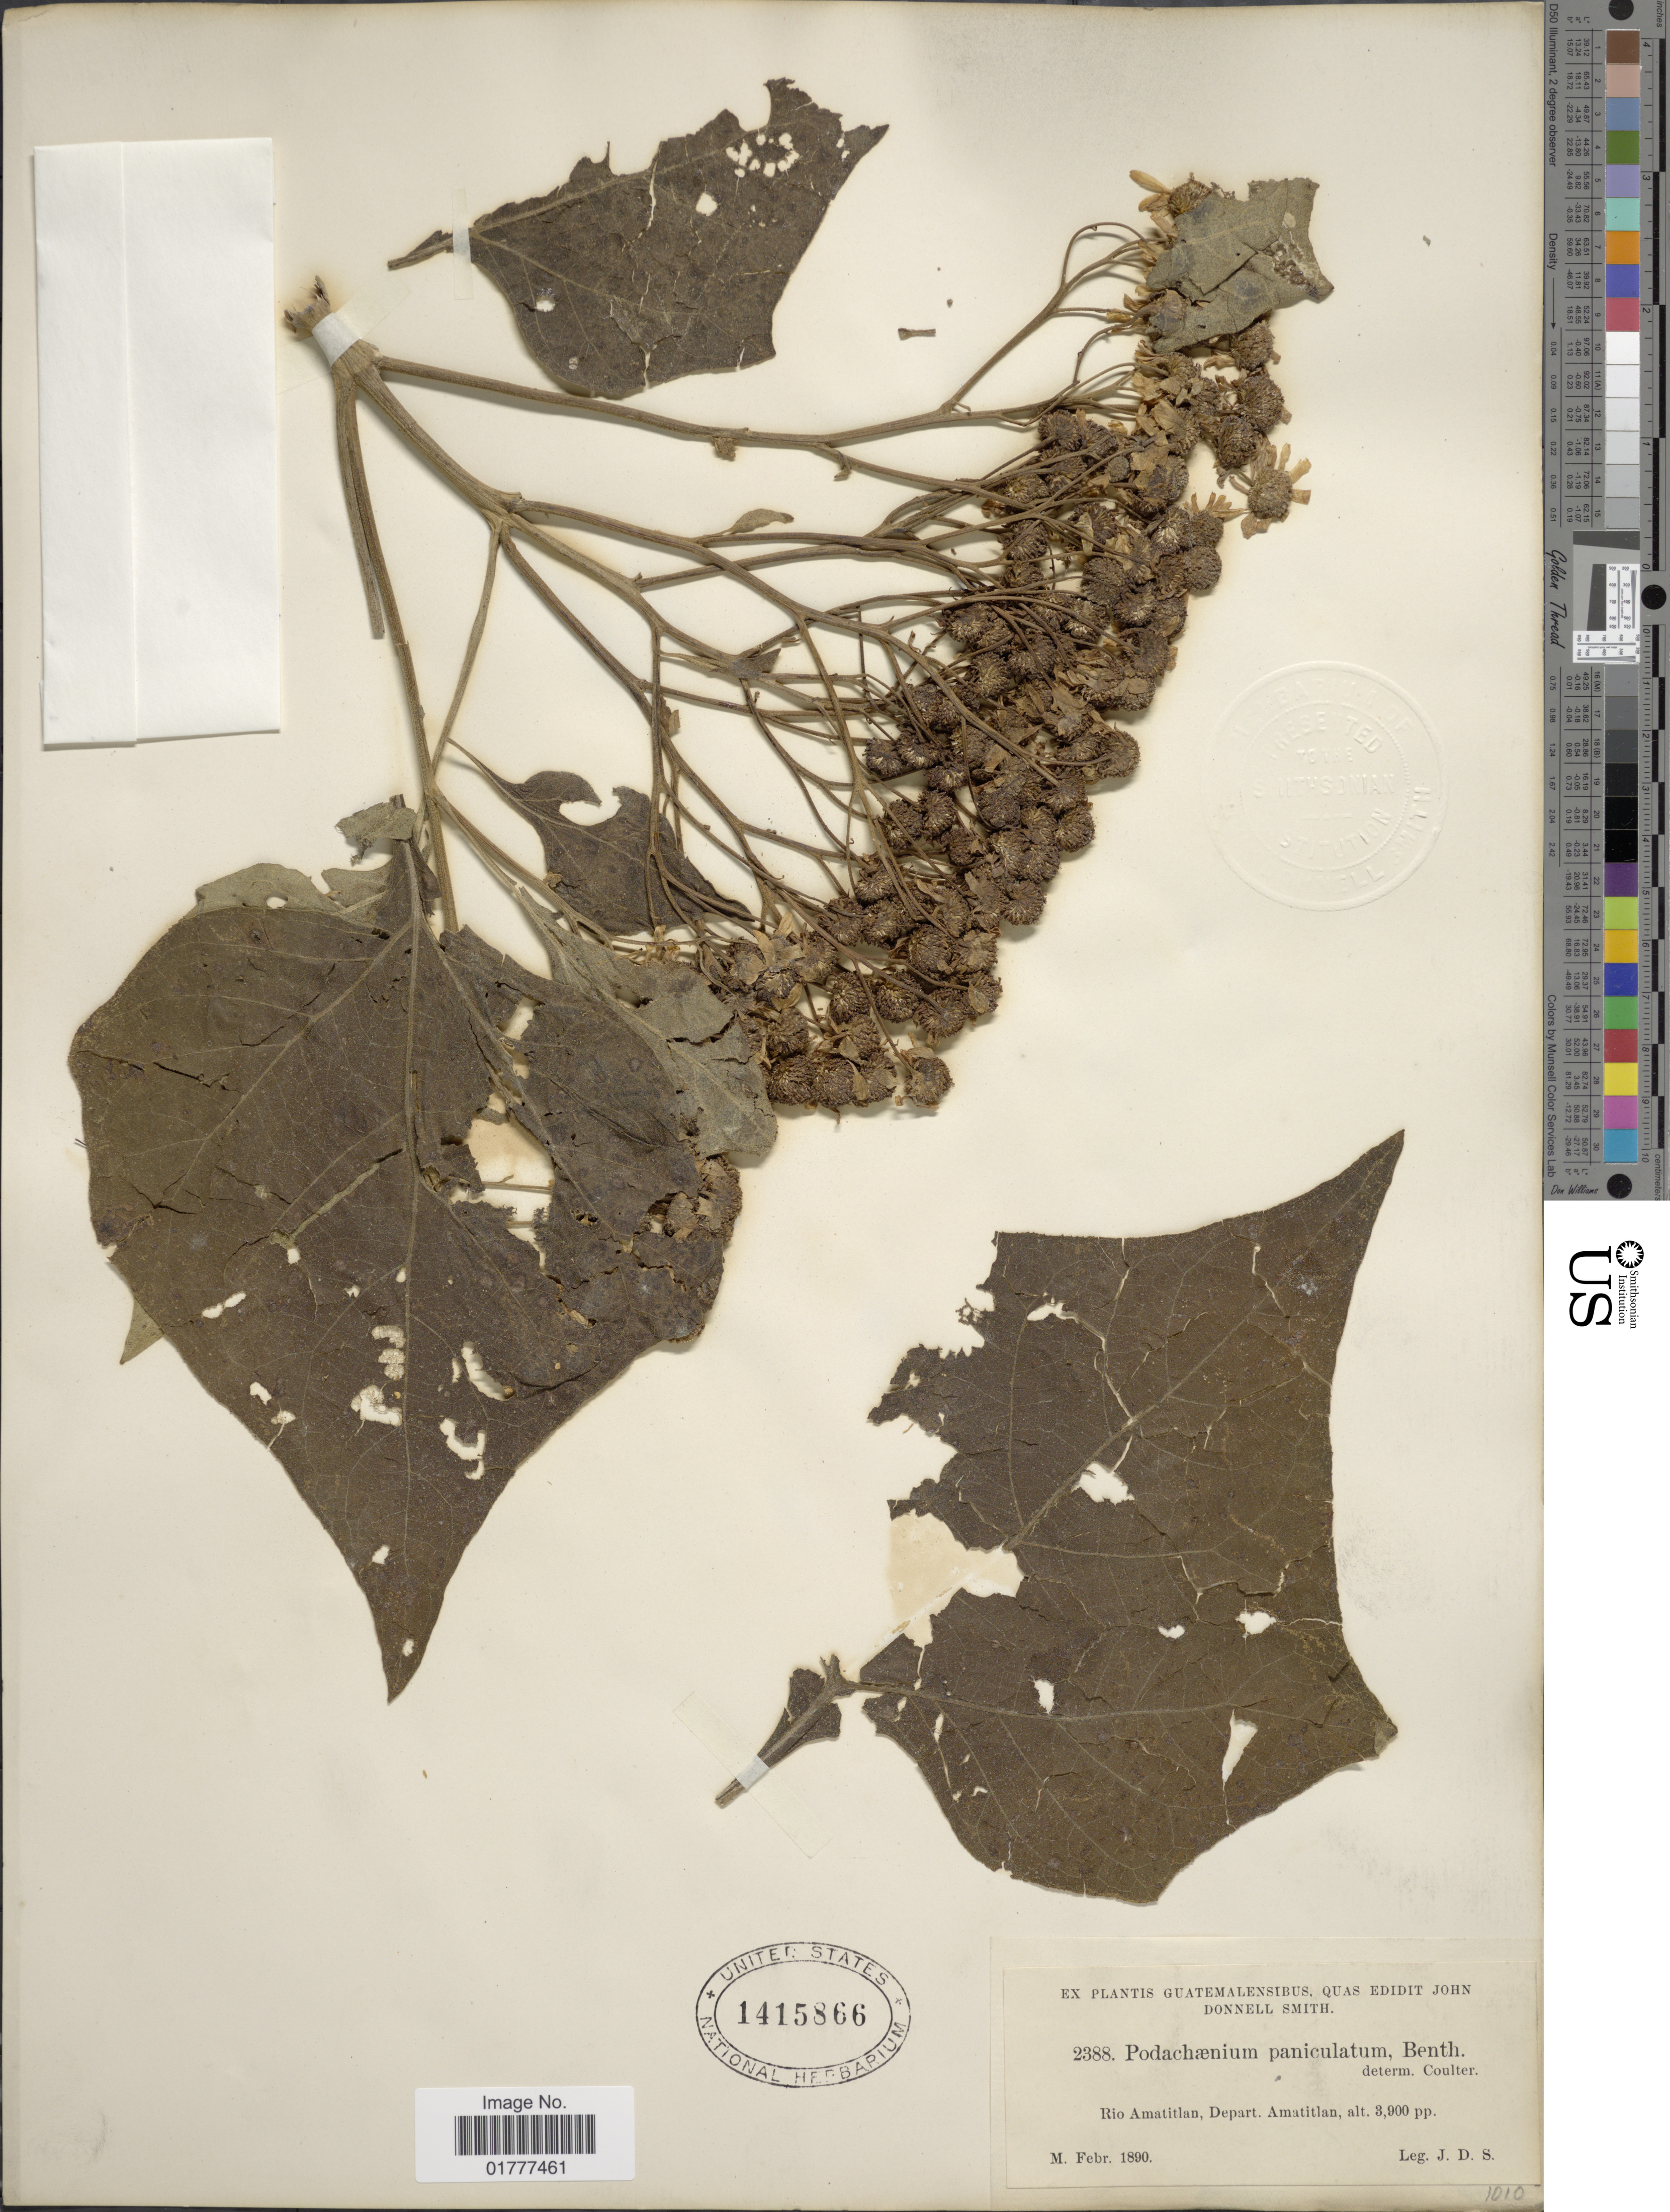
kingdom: Plantae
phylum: Tracheophyta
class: Magnoliopsida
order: Asterales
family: Asteraceae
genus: Podachaenium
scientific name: Podachaenium eminens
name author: (Lag.) Sch. Bip. ex Sch. Bip.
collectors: J. Donnell Smith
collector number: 2388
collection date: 1890-02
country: Guatemala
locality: Rio Amatitlan, Depart, Amatitlan.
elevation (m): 1189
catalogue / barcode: US 1415866